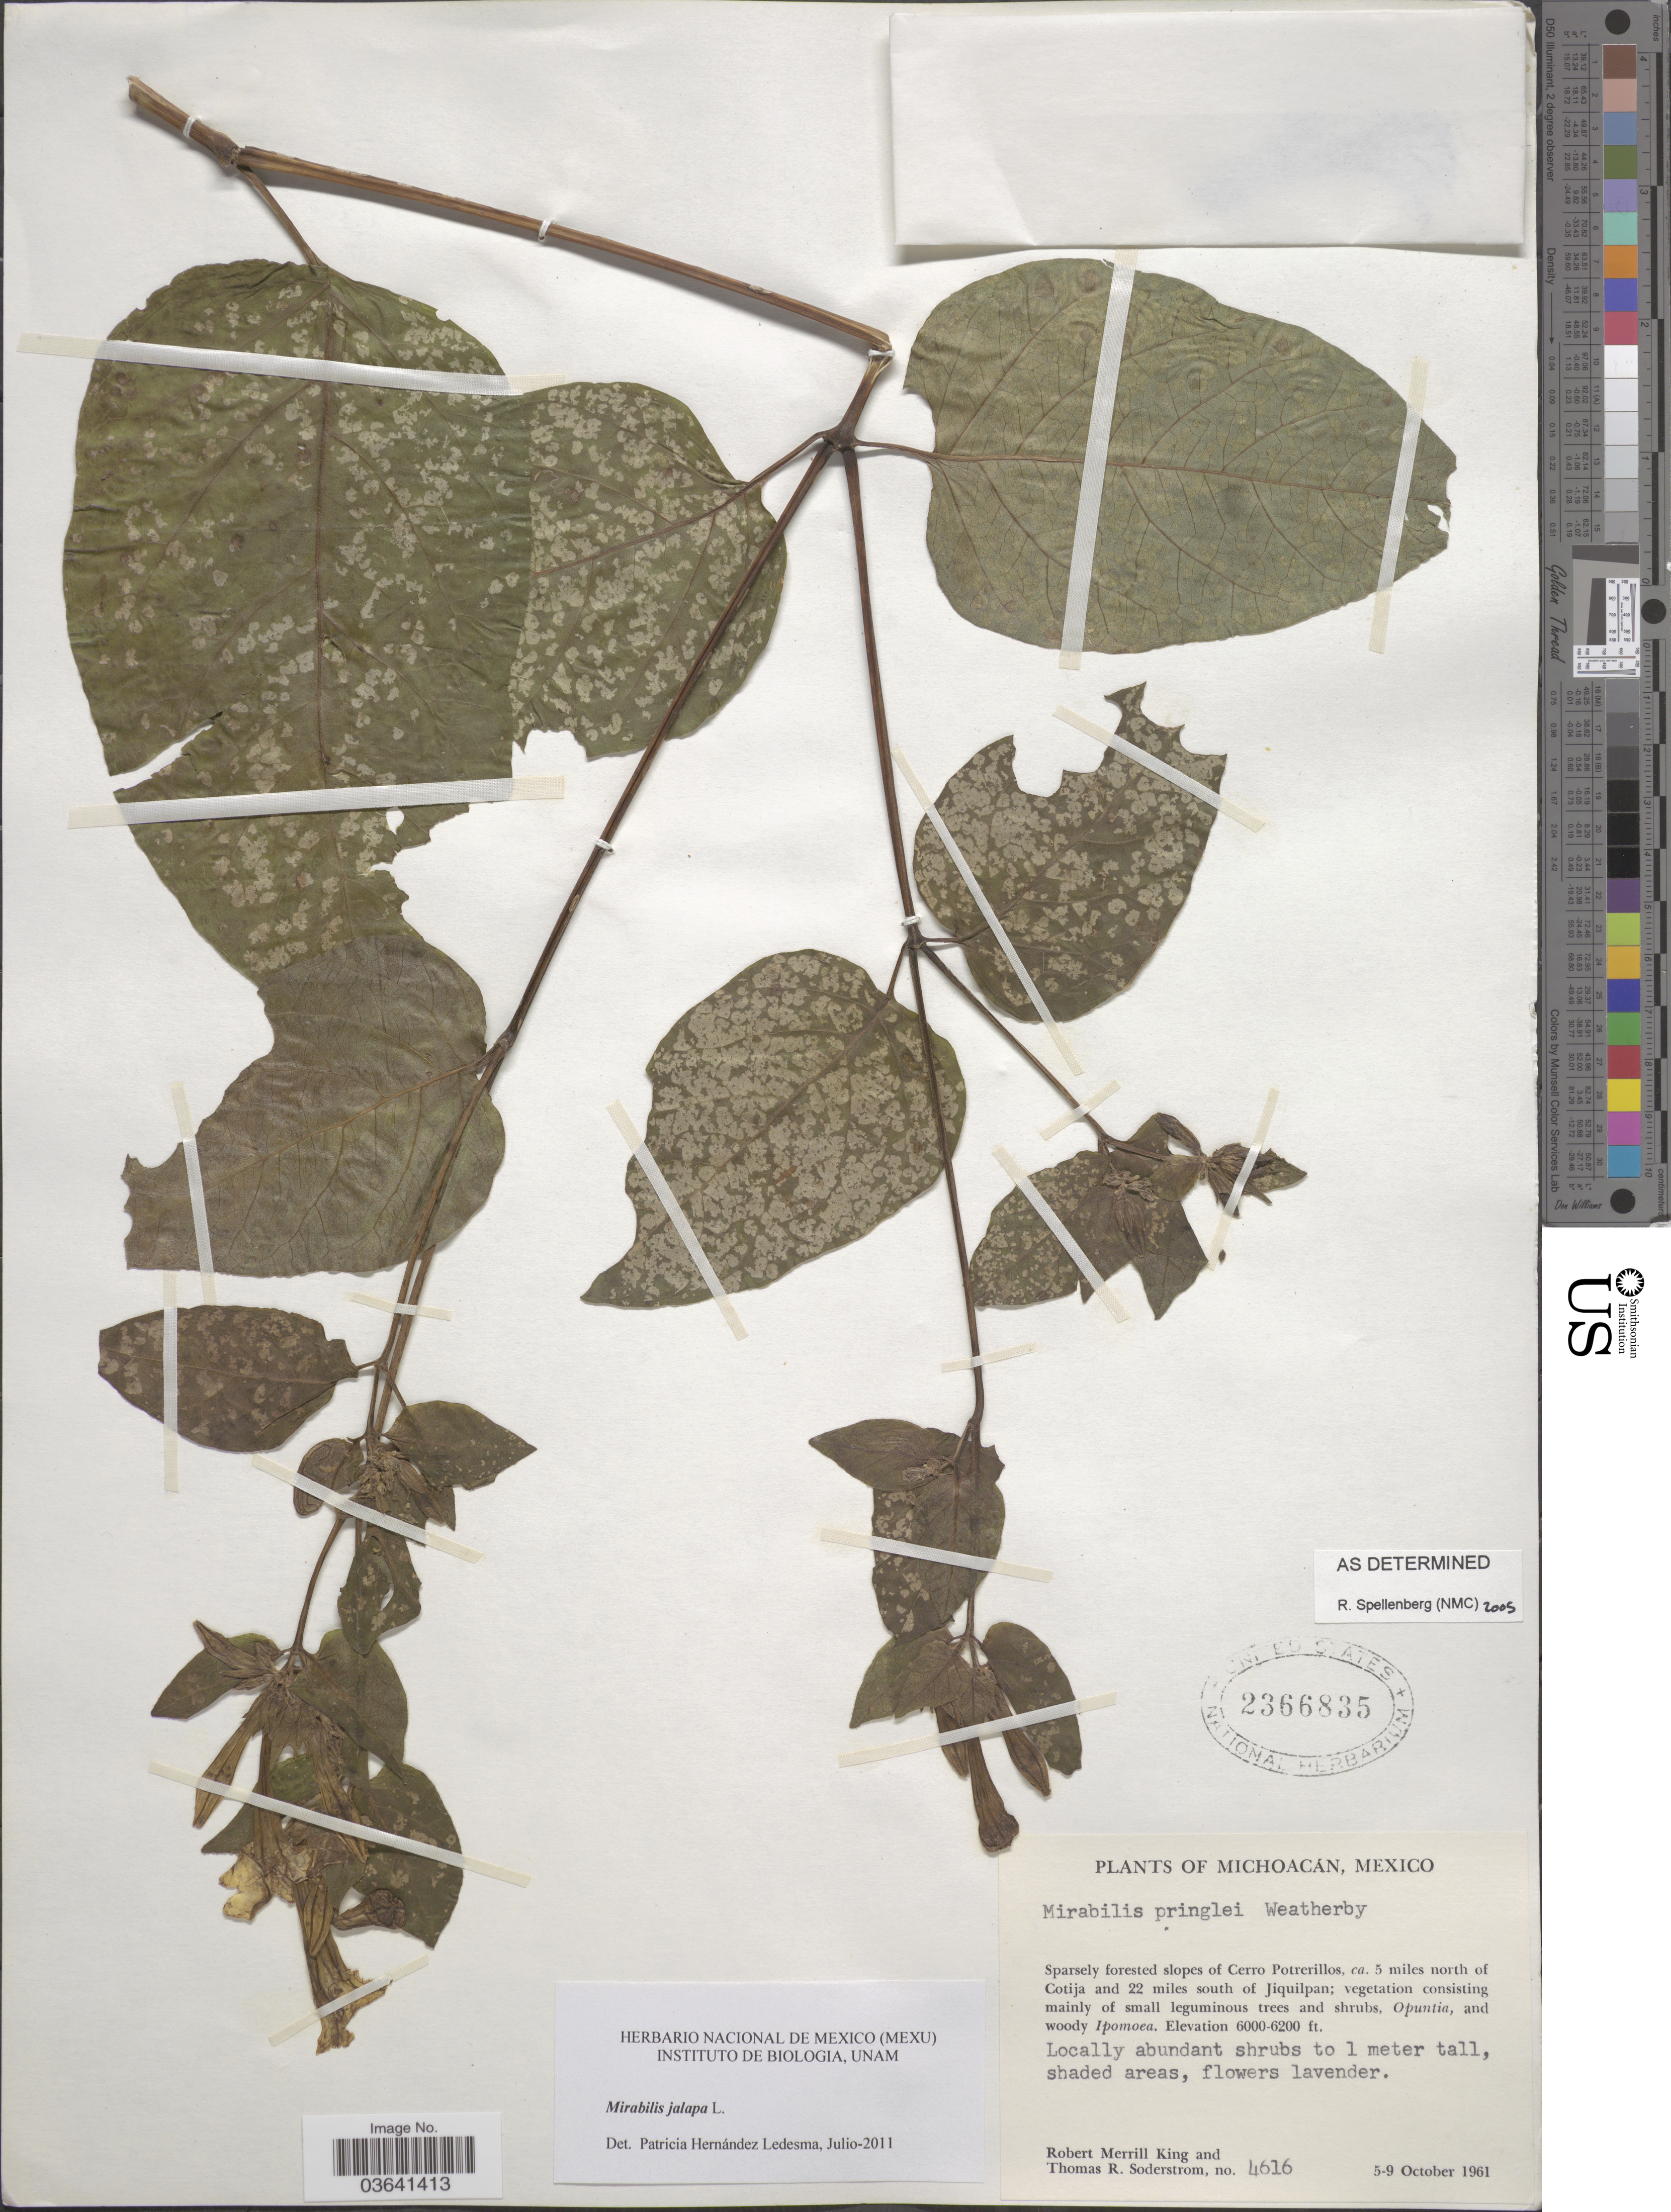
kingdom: Plantae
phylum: Tracheophyta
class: Magnoliopsida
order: Caryophyllales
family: Nyctaginaceae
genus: Mirabilis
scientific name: Mirabilis jalapa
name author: L.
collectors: R. M. King & T. R. Soderstrom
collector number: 4616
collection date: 1961-10-05/1961-10-09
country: Mexico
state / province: Michoacán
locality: Sparsely forested slopes of Cerro Potrerillos, ca. 5 miles north of Cotija and 22 miles south of Jiquilpan.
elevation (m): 1829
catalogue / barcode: US 2366835